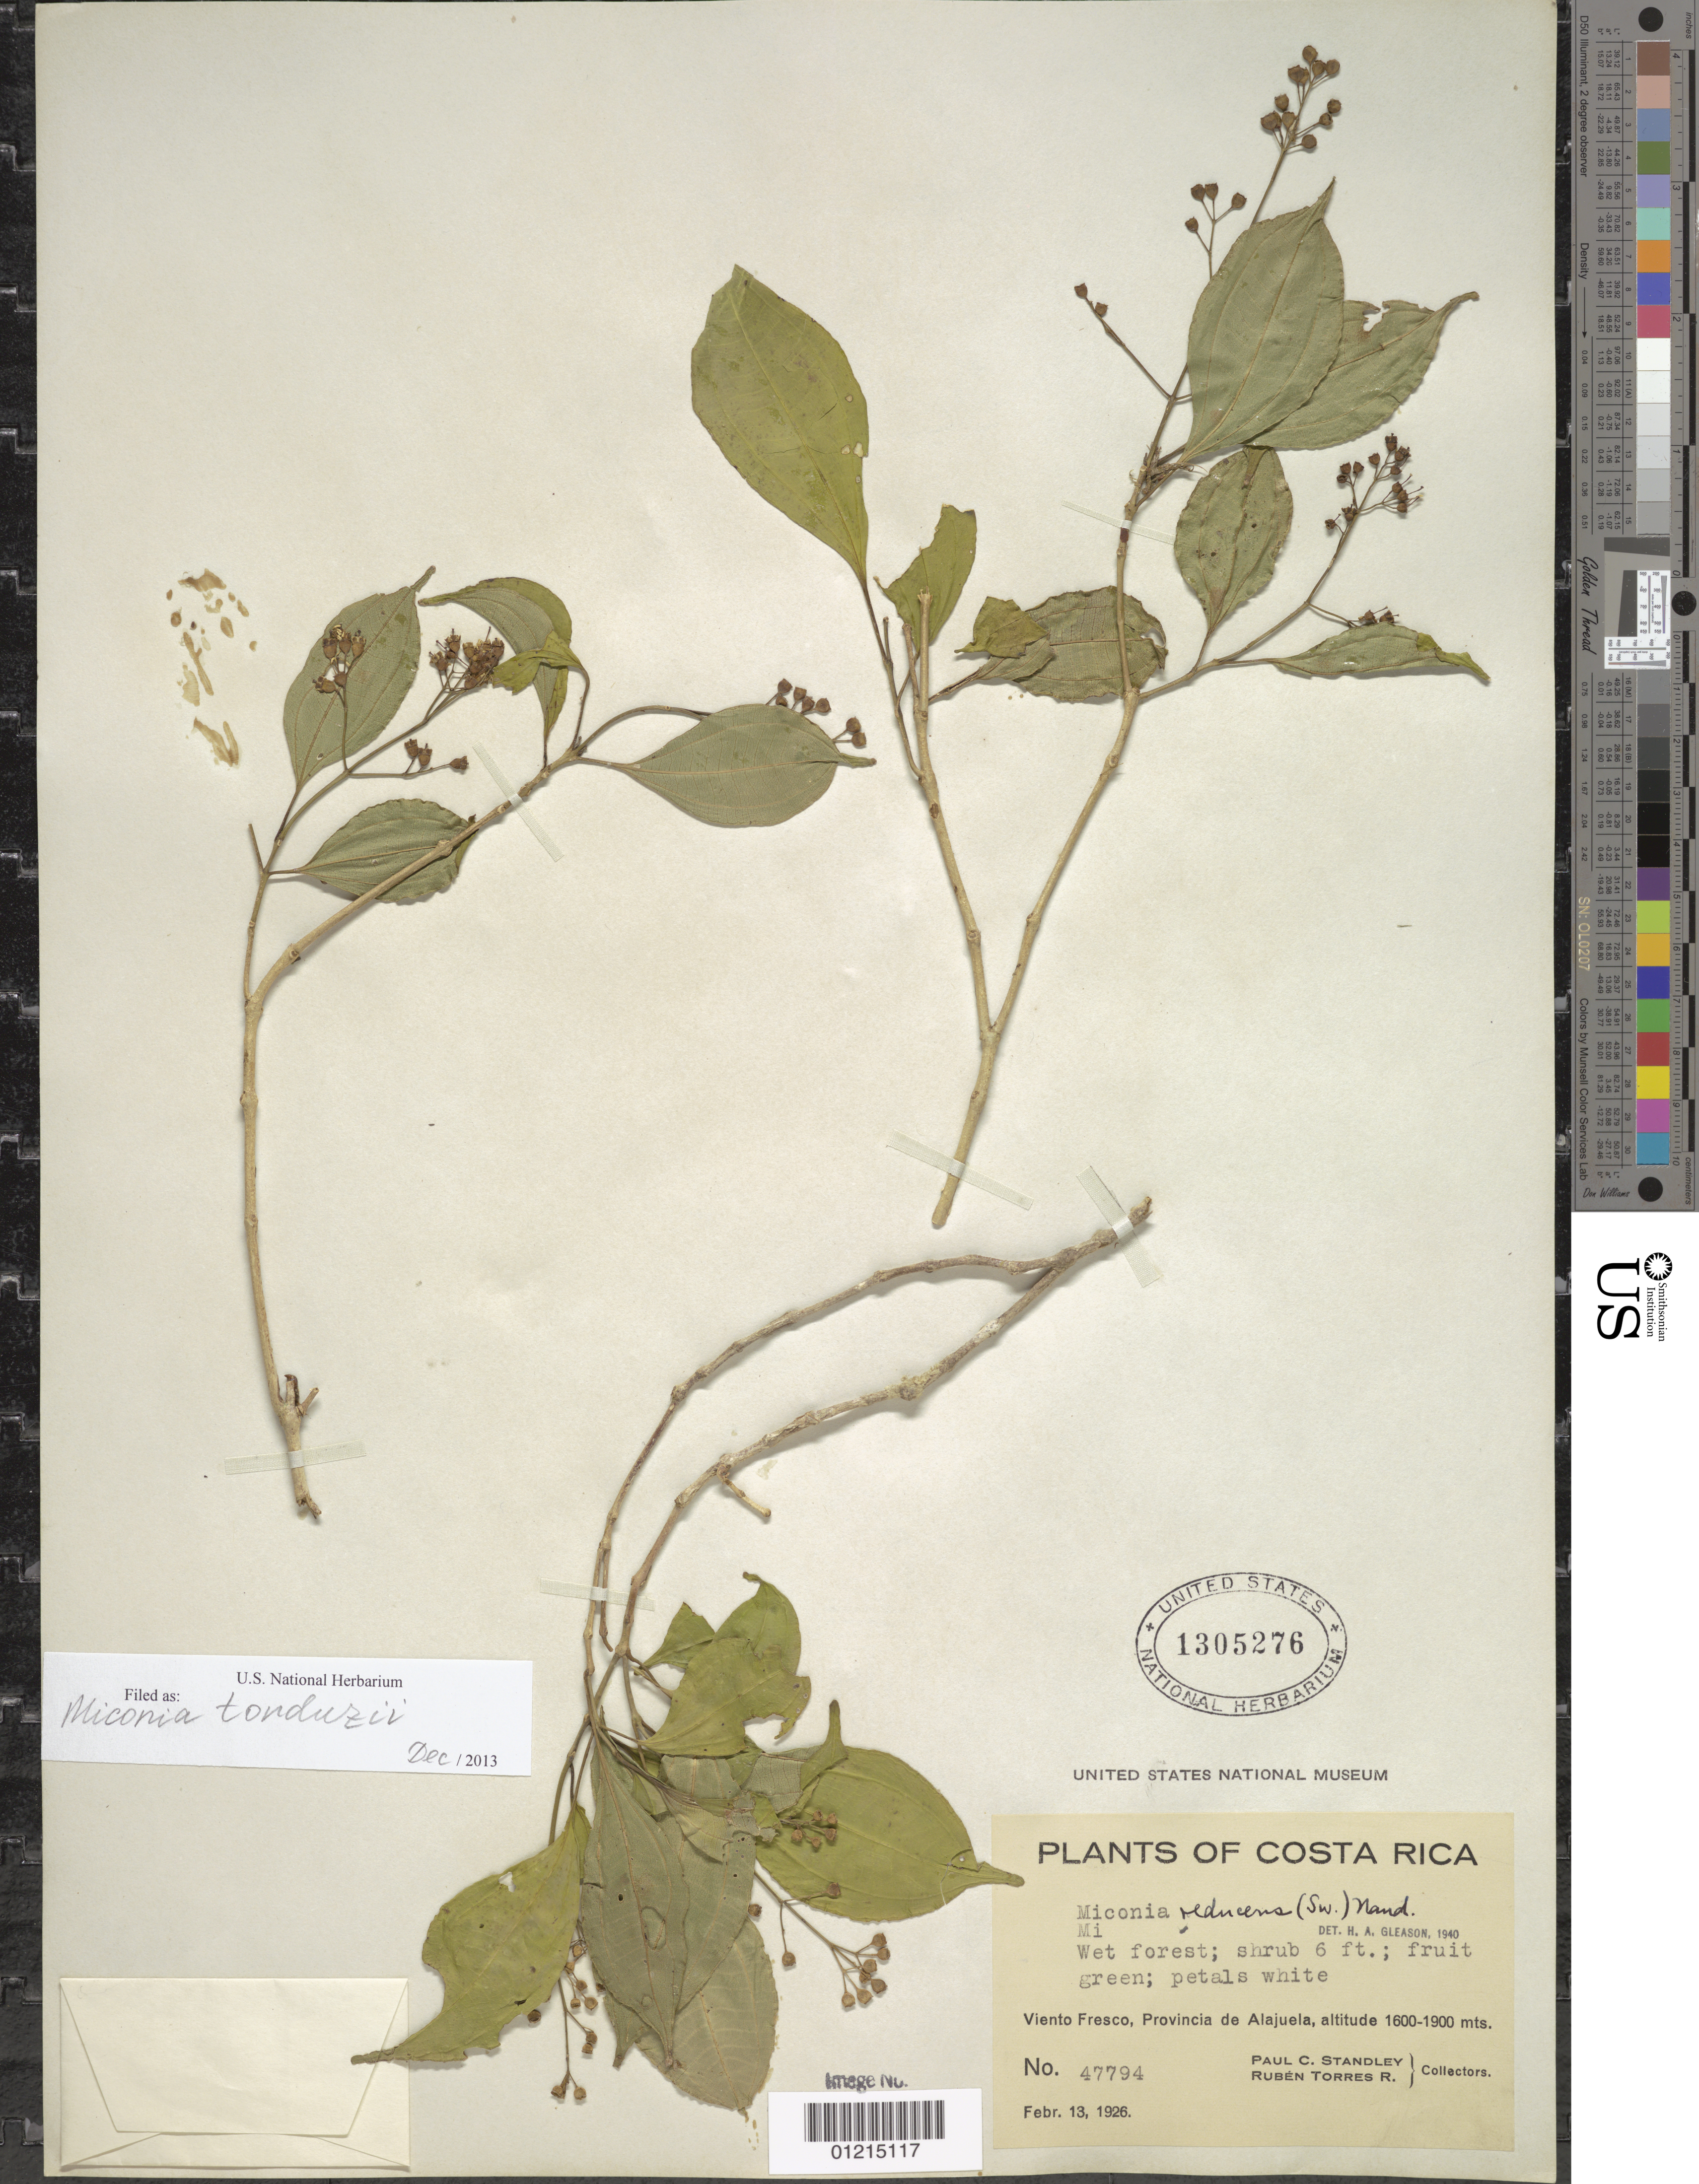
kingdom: Plantae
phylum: Tracheophyta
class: Magnoliopsida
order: Myrtales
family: Melastomataceae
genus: Miconia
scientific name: Miconia tonduzii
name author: Cogn. in A. DC.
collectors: P. C. Standley & R. Torres Rojas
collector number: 47794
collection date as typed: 13 Feb 1926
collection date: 1926-02-13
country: Costa Rica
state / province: Alajuela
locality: Viento Fresco, wet forest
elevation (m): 1600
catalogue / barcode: US 1305276